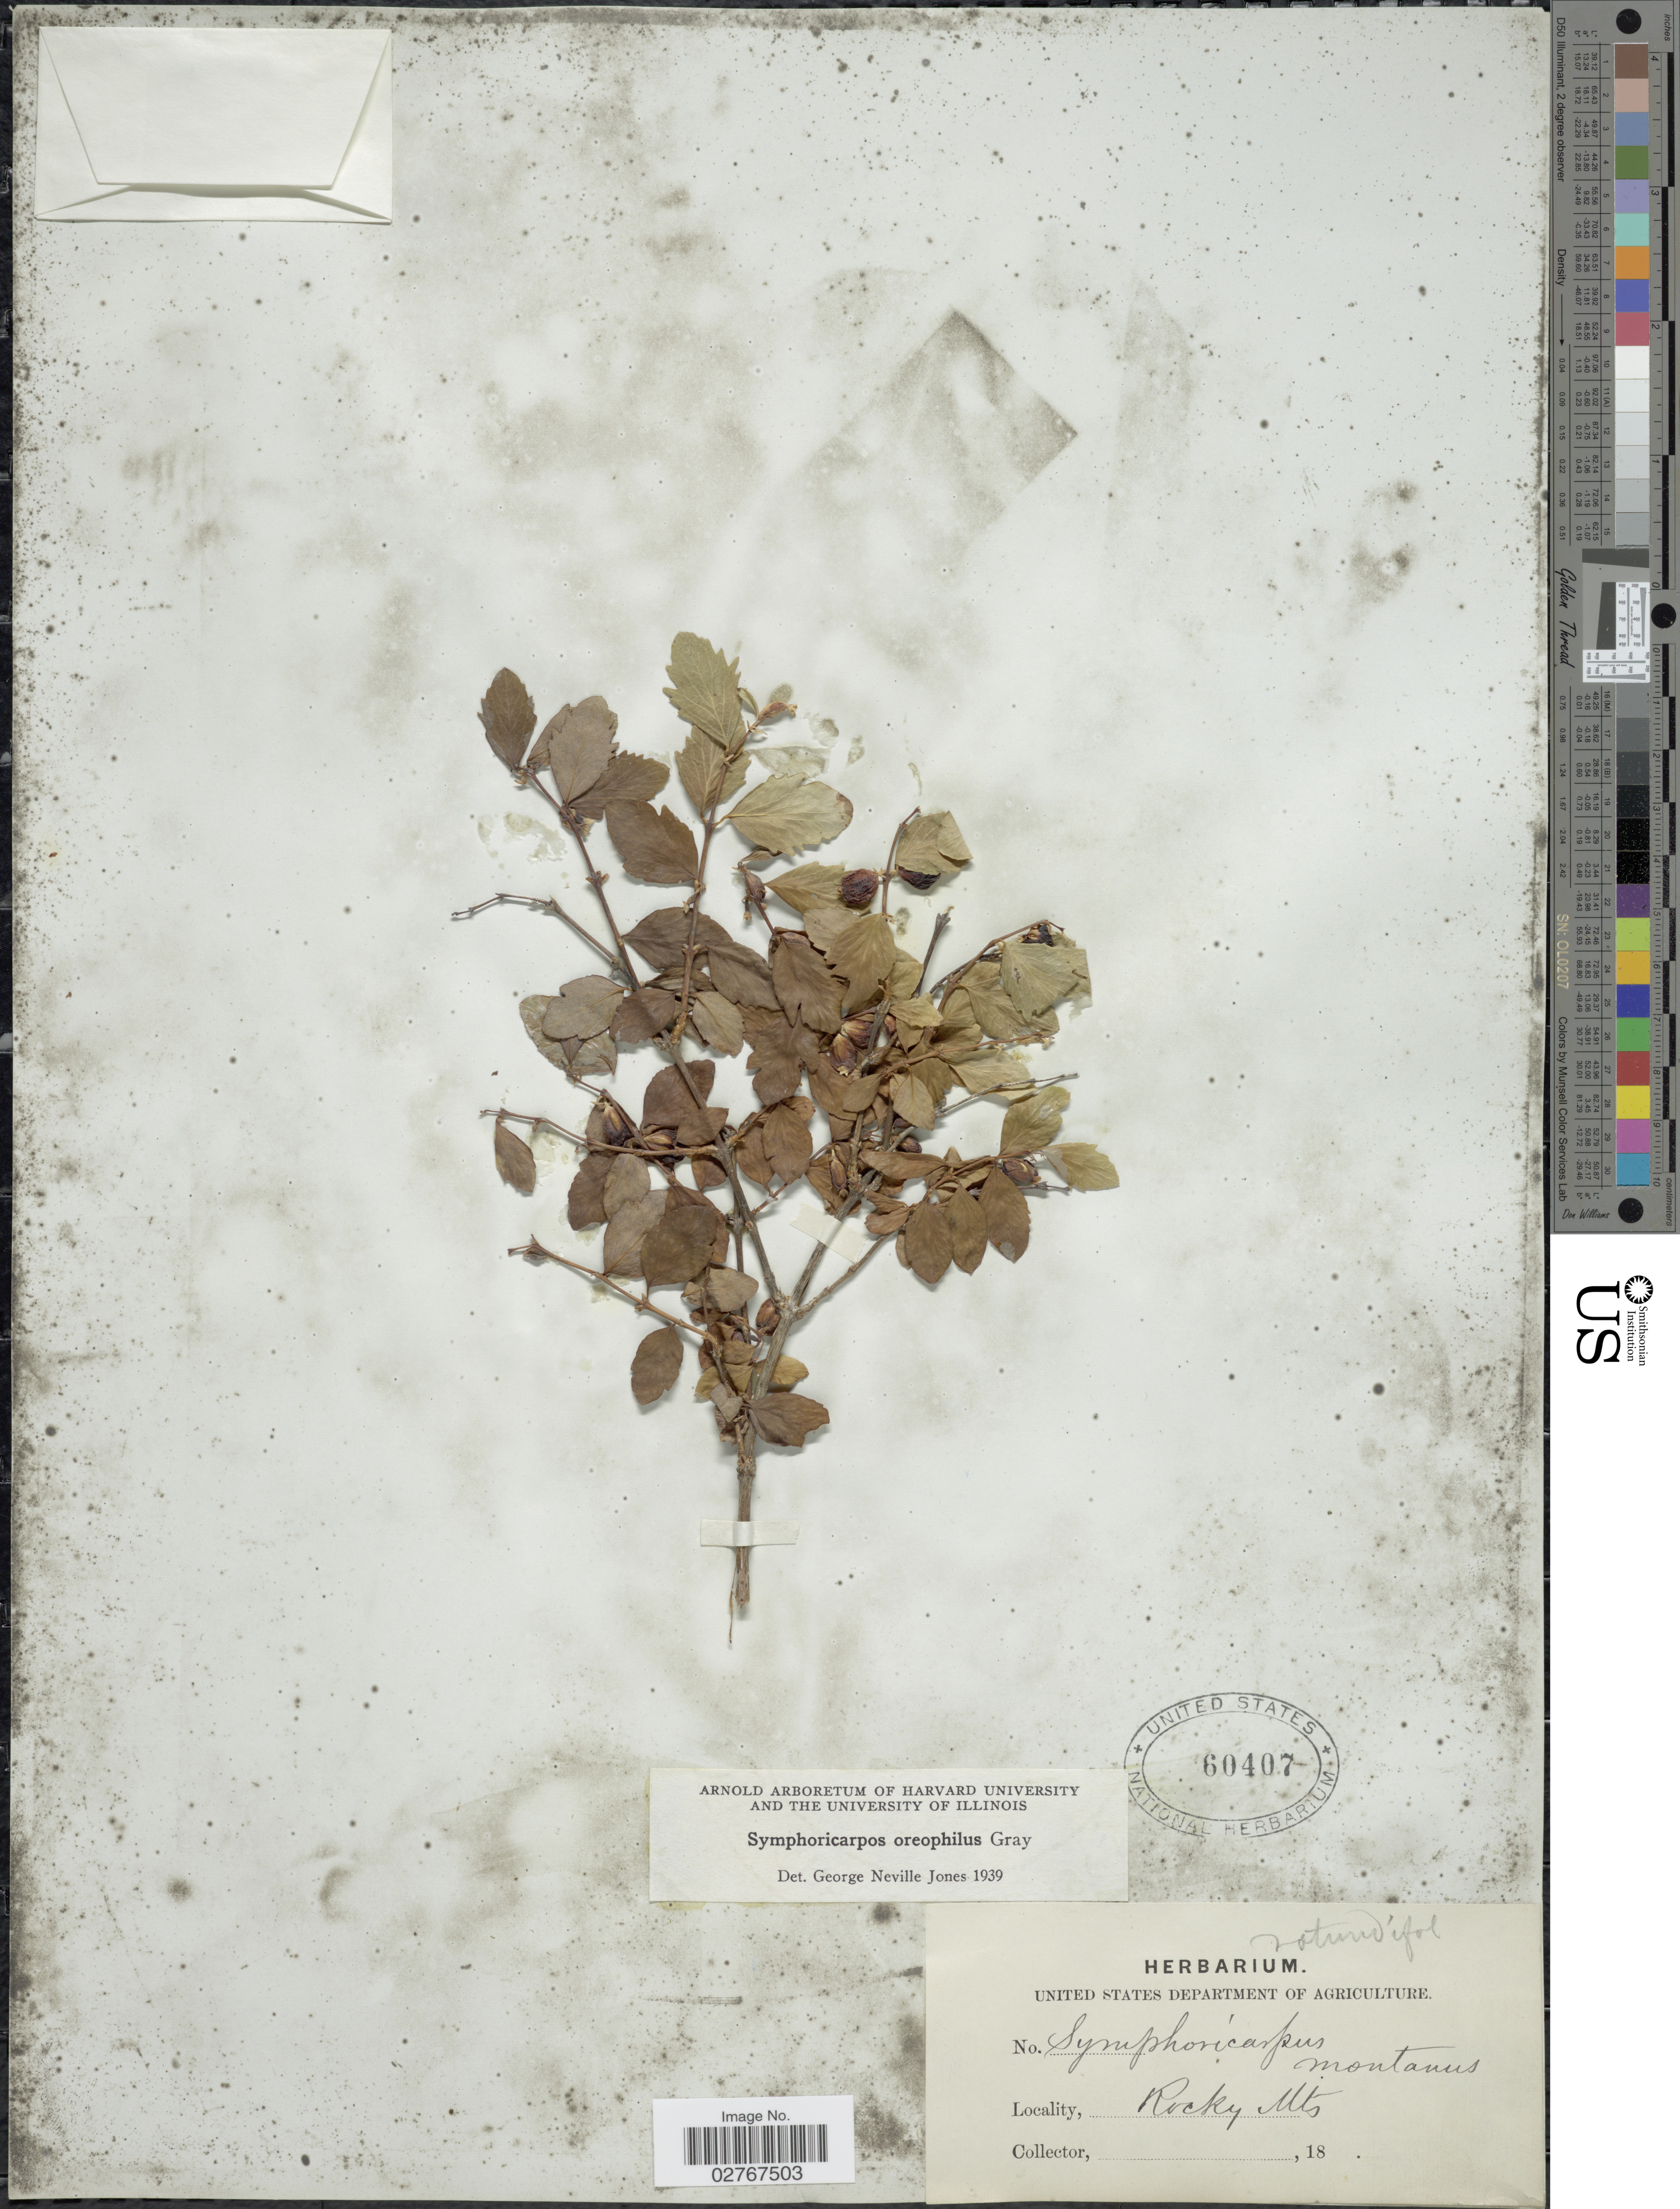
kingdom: Plantae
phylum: Tracheophyta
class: Magnoliopsida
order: Dipsacales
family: Caprifoliaceae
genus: Symphoricarpos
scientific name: Symphoricarpos oreophilus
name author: A. Gray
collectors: Facchini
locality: Rocky Mts.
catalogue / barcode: US 60407